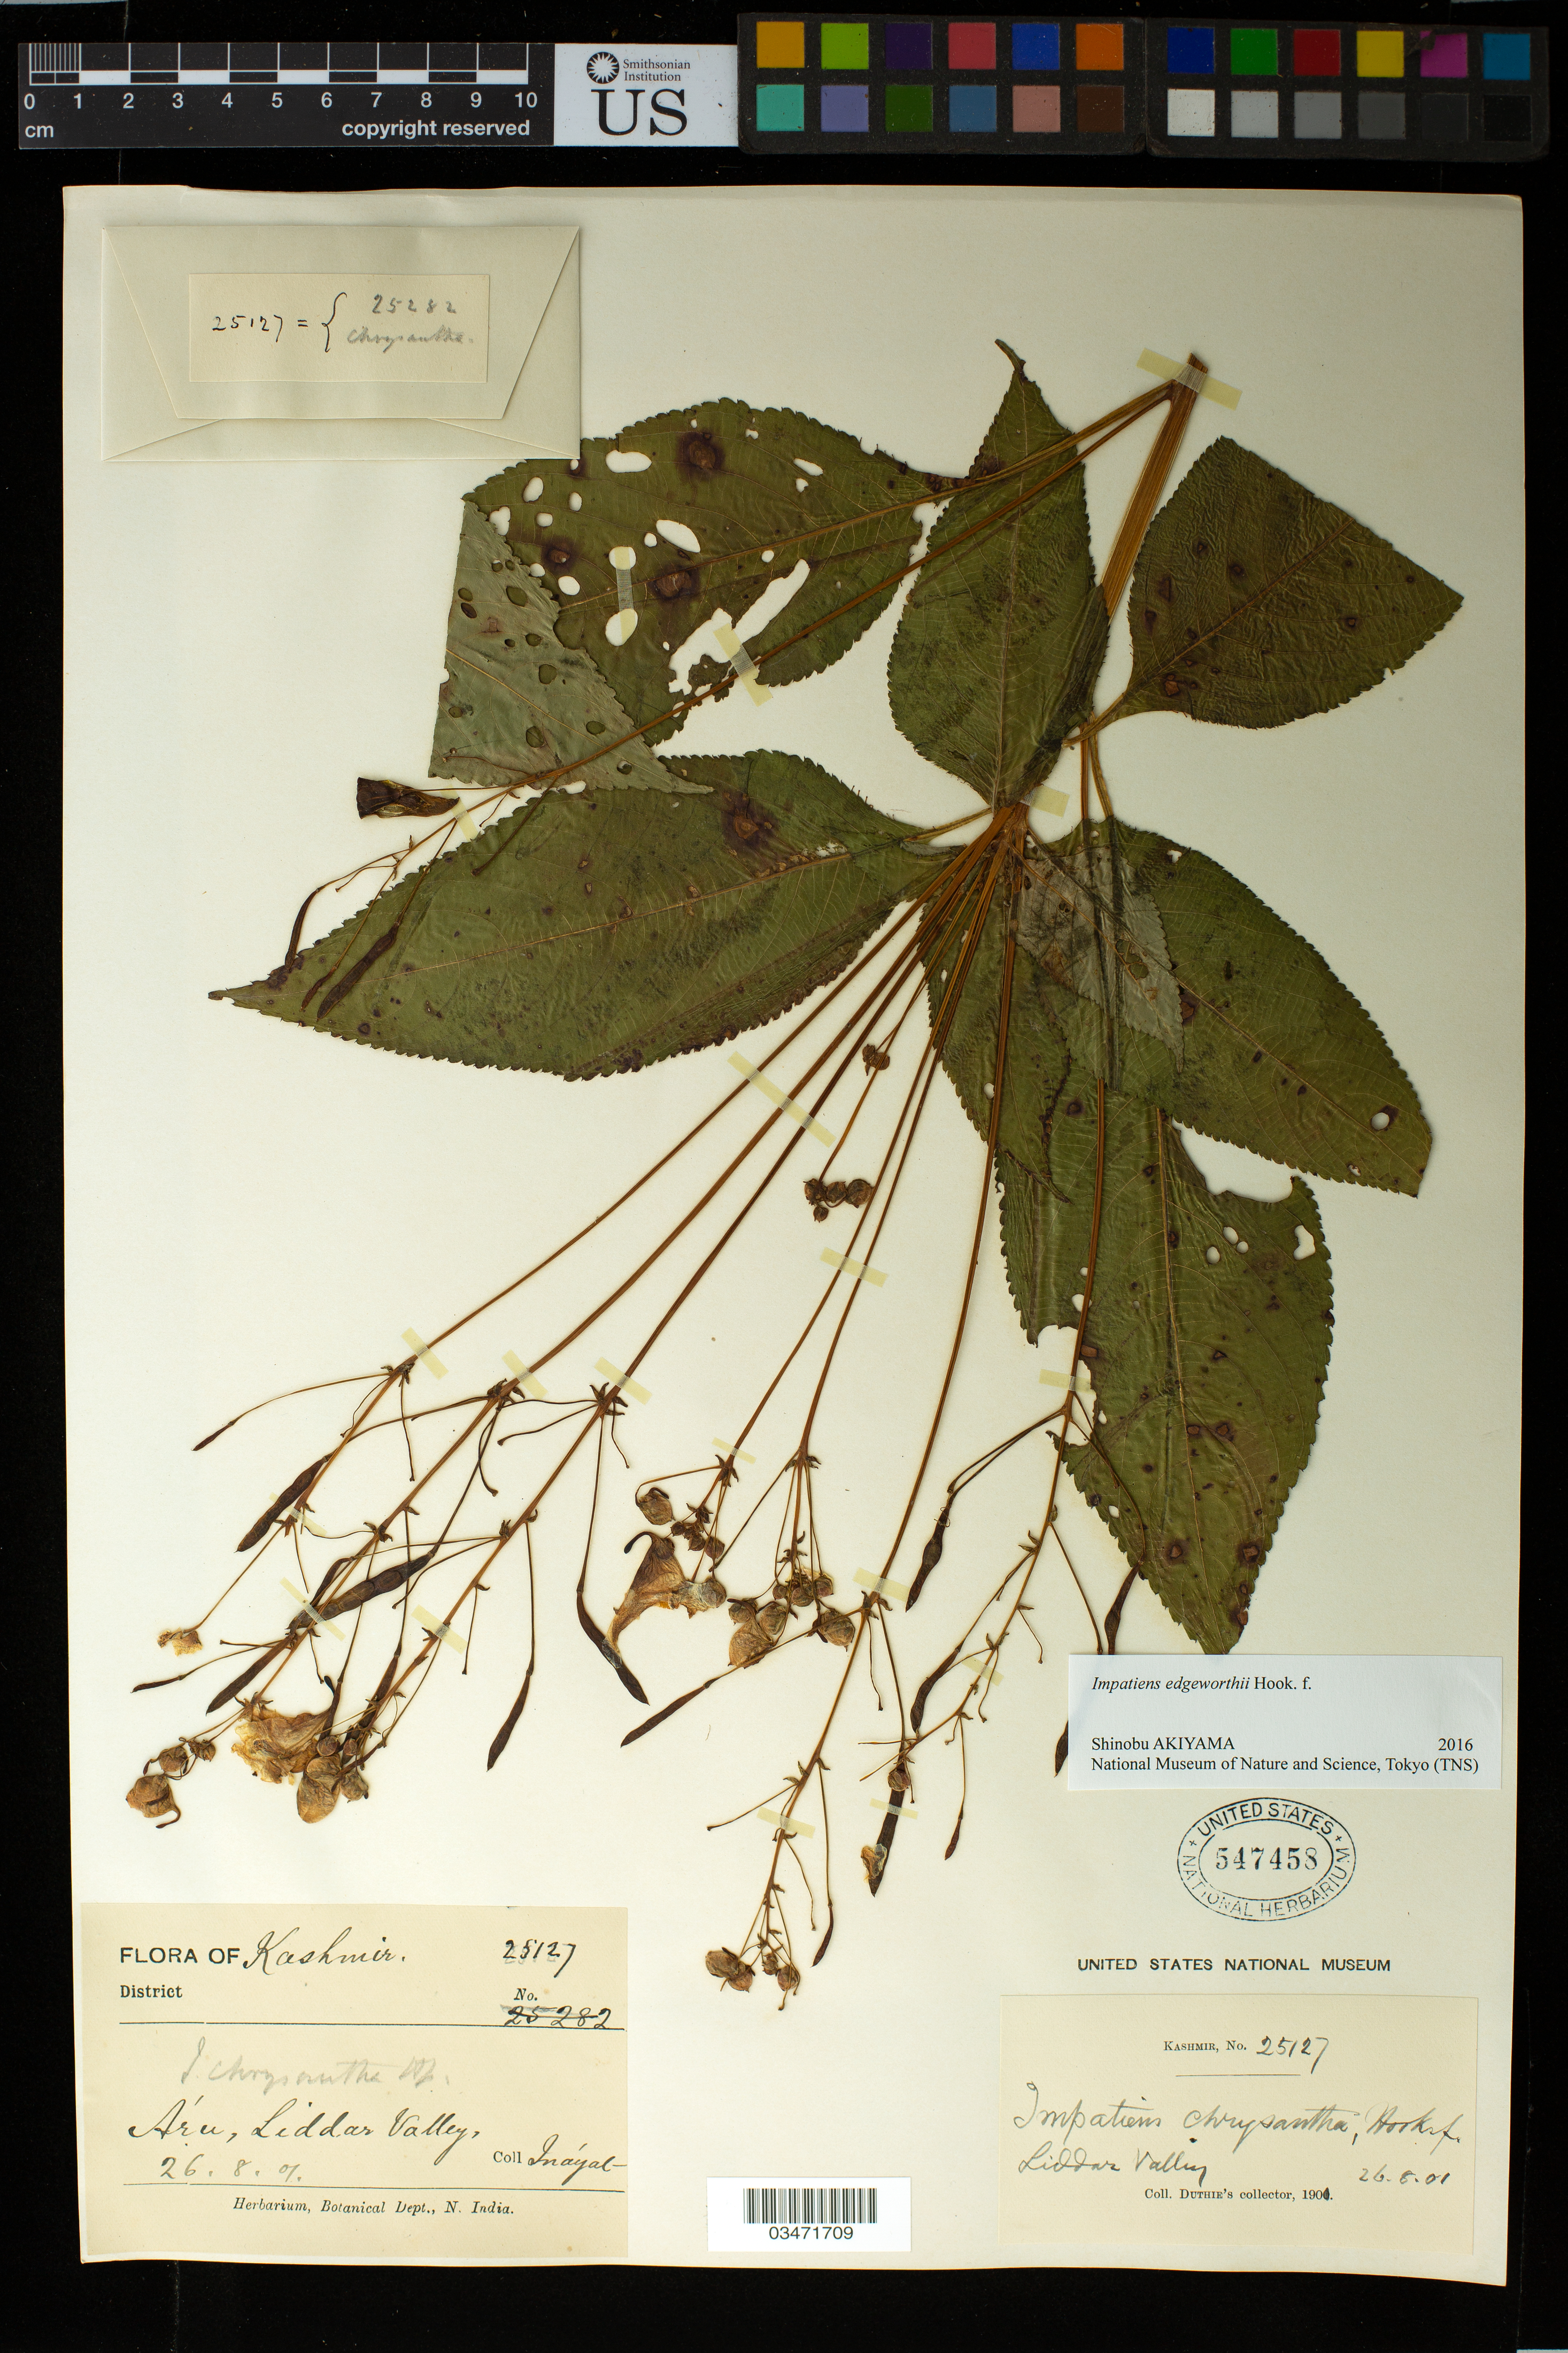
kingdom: Plantae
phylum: Tracheophyta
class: Magnoliopsida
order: Ericales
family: Balsaminaceae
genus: Impatiens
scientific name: Impatiens edgeworthii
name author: Hook. f.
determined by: Akiyama, Shinobu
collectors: -. Inayat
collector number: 25127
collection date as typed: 26.8.01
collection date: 1901-08-26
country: India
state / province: Jammu and Kashmir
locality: Aru, Lidder Valley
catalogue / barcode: US 547458